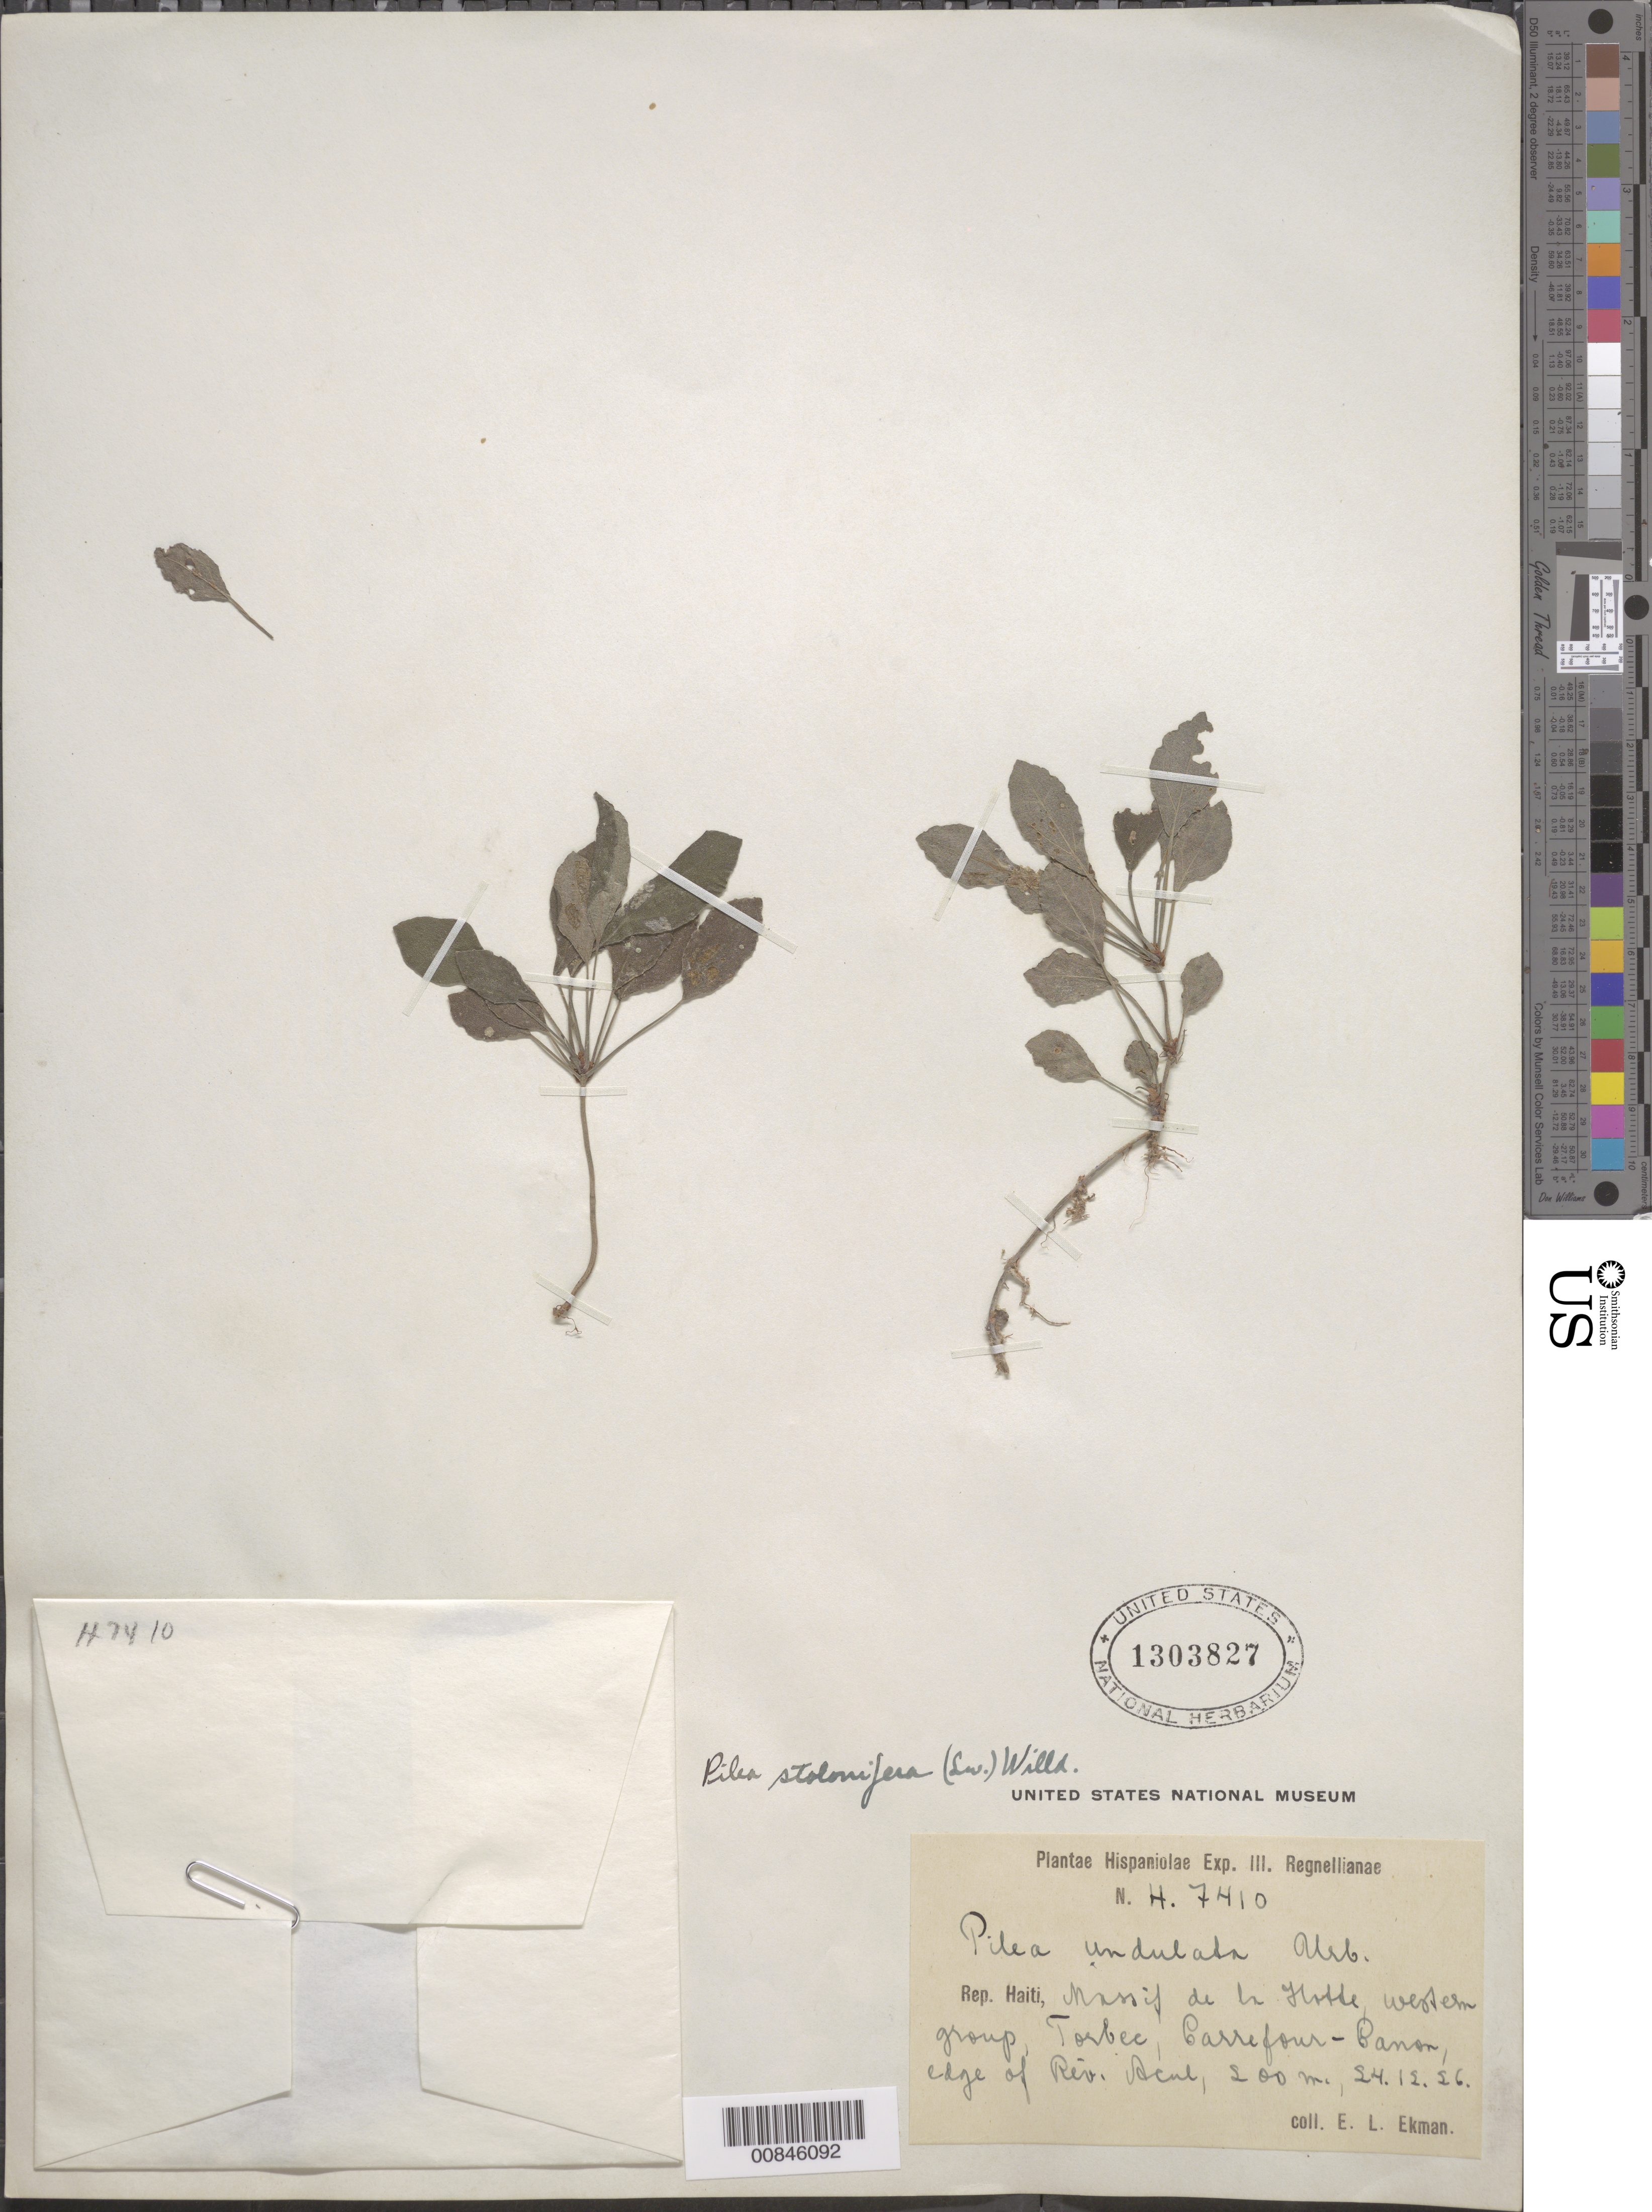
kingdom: Plantae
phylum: Tracheophyta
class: Magnoliopsida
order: Rosales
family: Urticaceae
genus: Pilea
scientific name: Pilea stolonifera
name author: (Sw.) Wedd.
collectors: E. L. Ekman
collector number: H 7410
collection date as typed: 24 Dec 1926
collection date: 1926-12-24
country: Haiti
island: Hispaniola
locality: Massif de la Hotte, western group, Torbec, Carrefour-Canon, edge of Riv. Acul.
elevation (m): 200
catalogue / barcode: US 1303827